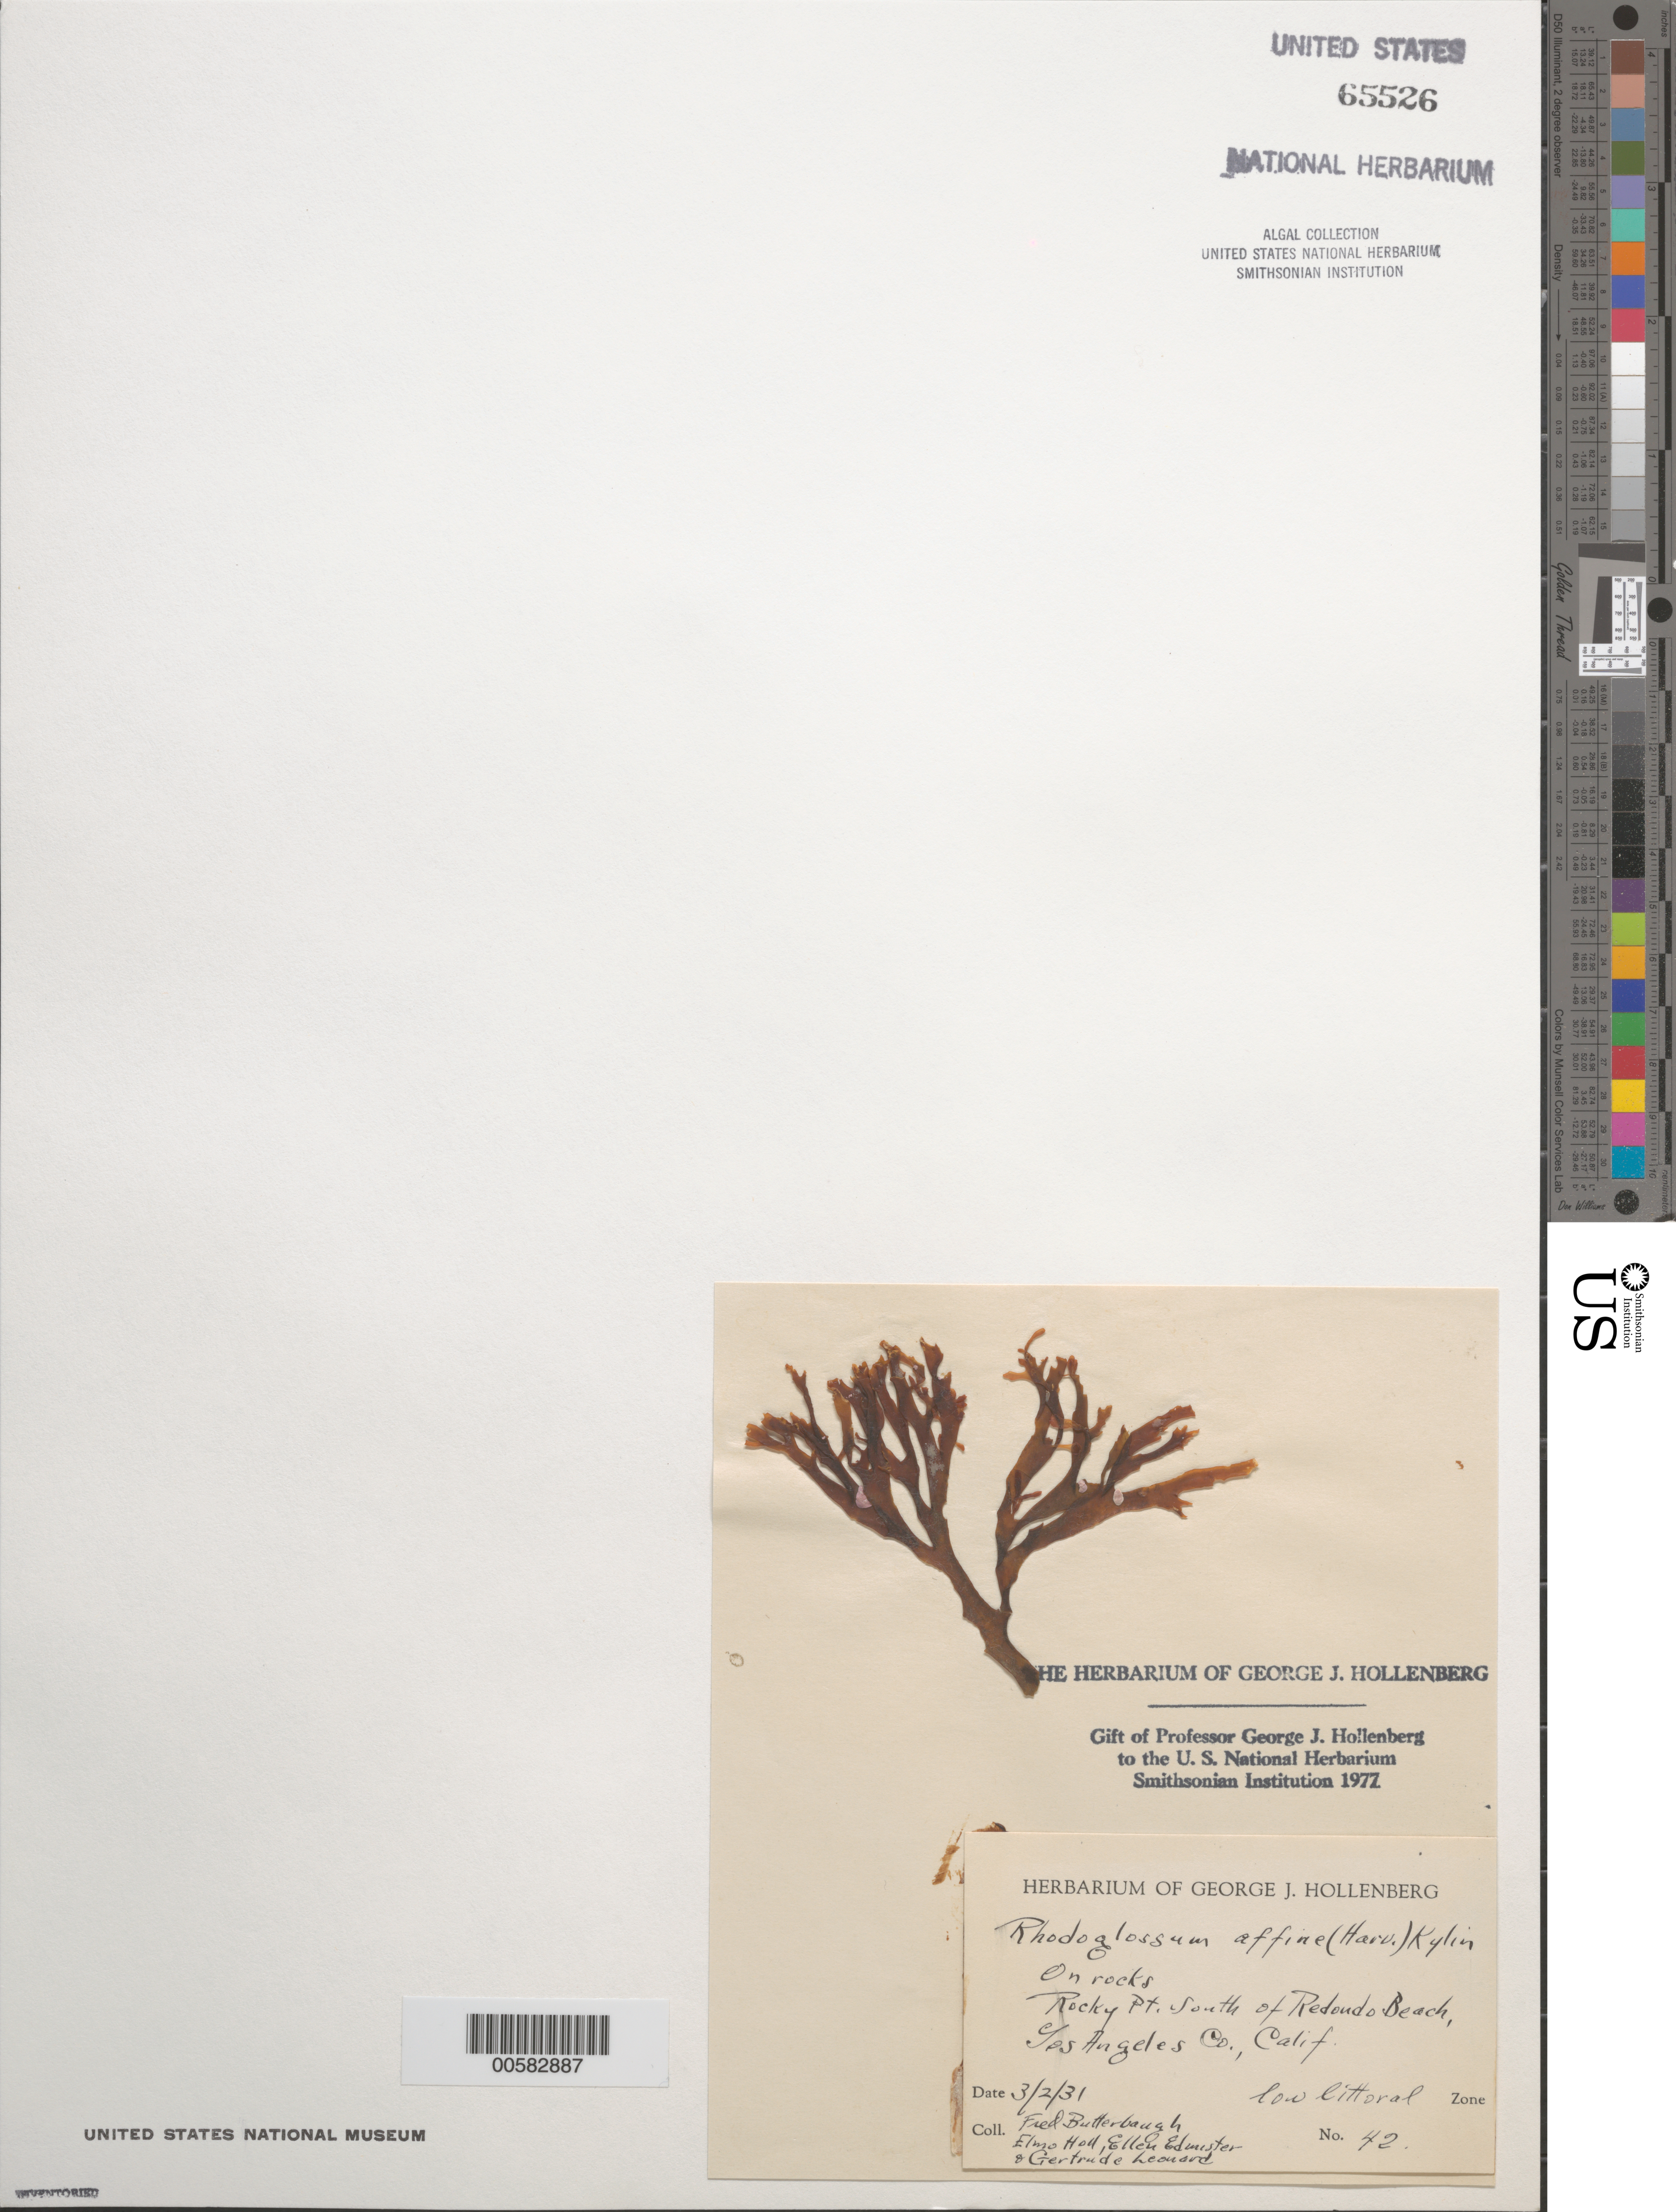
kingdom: Plantae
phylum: Rhodophyta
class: Florideophyceae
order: Gigartinales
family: Gigartinaceae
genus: Mazzaella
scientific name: Mazzaella affinis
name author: (Harvey) Fredericq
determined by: Algae name updating Project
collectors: F. Butterbaugh, E. Hall, E. Edmister & G. M. Leonard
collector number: GJH 42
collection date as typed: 02 Mar 1931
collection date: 1931-03-02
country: United States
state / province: California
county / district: Los Angeles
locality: Rocky Point south of Redondo Beach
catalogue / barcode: US 65526